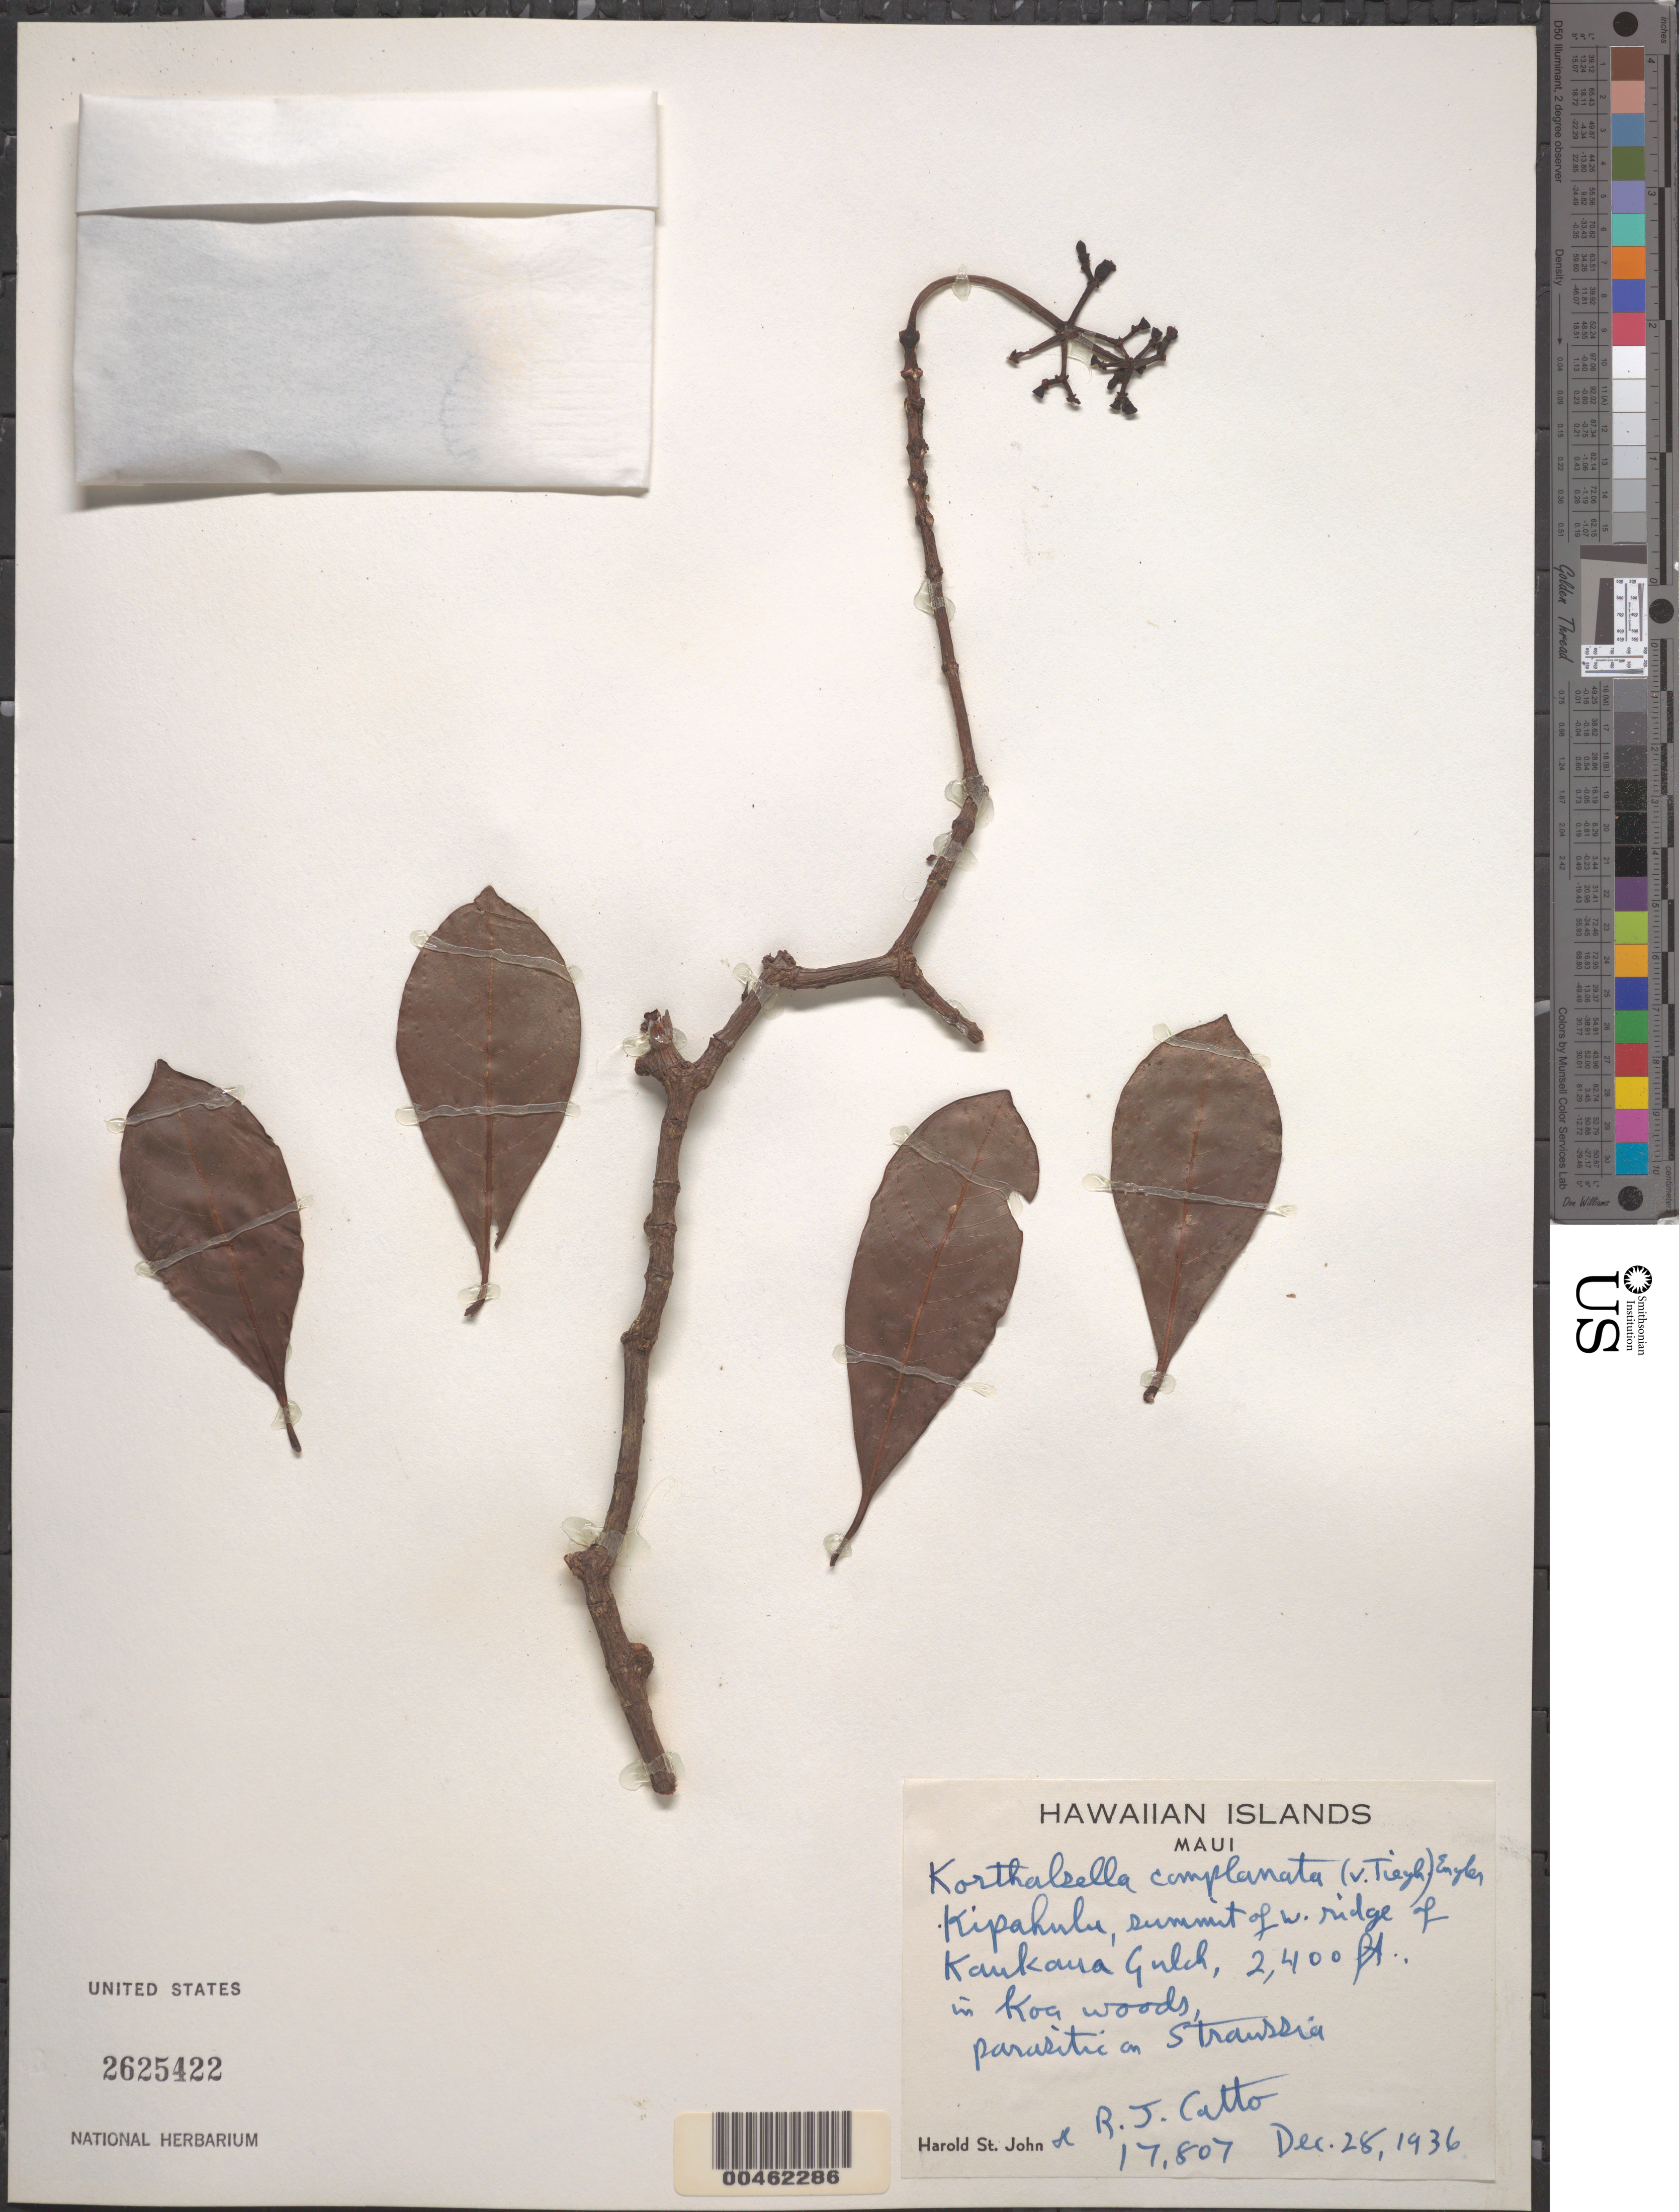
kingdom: Plantae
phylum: Tracheophyta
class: Magnoliopsida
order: Santalales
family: Viscaceae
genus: Korthalsella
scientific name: Korthalsella complanata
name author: (Tiegh.) Engl.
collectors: H. St. John & R. Catto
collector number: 17807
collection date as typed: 28 Dec 1936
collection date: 1936-12-28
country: United States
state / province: Hawaii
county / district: Maui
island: Maui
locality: Kipahulu, summit of W ridge of Kaukaua Gulch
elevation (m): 732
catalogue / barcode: US 2625422